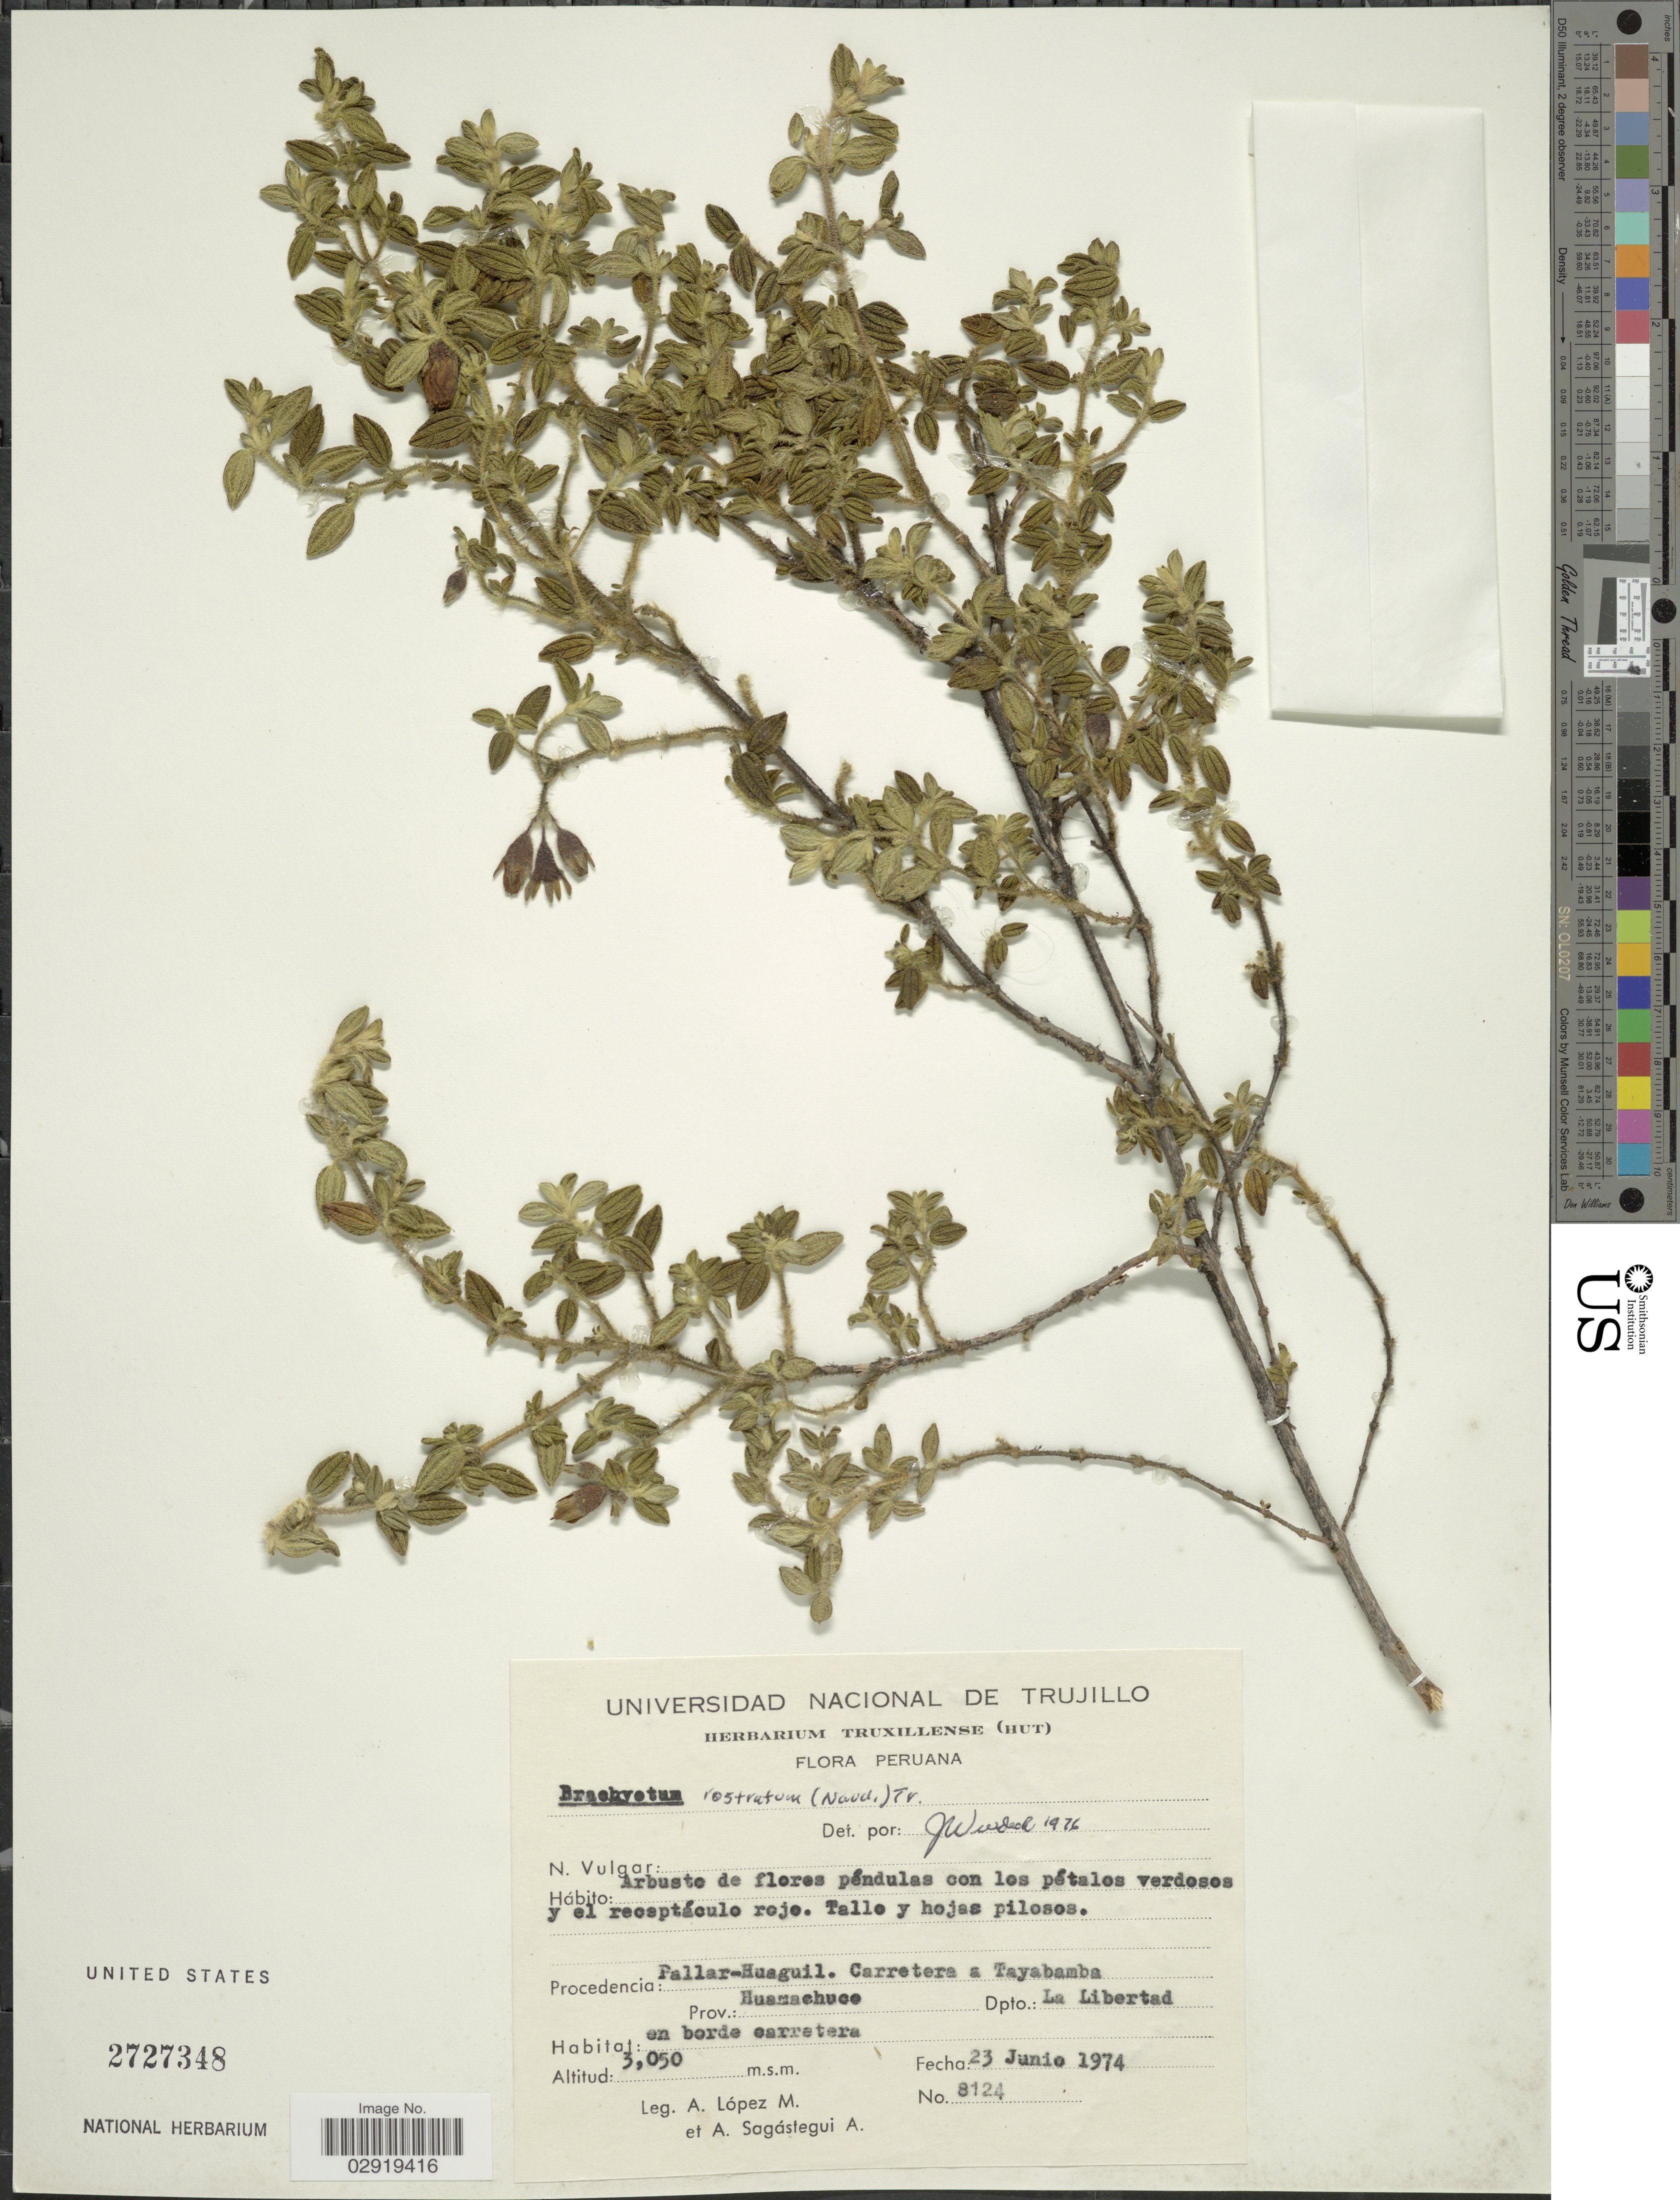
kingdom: Plantae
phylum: Tracheophyta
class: Magnoliopsida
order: Myrtales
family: Melastomataceae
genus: Brachyotum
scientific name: Brachyotum rostratum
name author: (Naudin) Triana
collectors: A. López M. & A. Sagástegui A.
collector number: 8124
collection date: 1974-06-23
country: Peru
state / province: La Libertad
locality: Procedencia: Pallar-Huaguil. Carretera a Tayabamba. Prov.: Huamachuco. Dpto. La Libertad.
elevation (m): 3050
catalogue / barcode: US 2727348